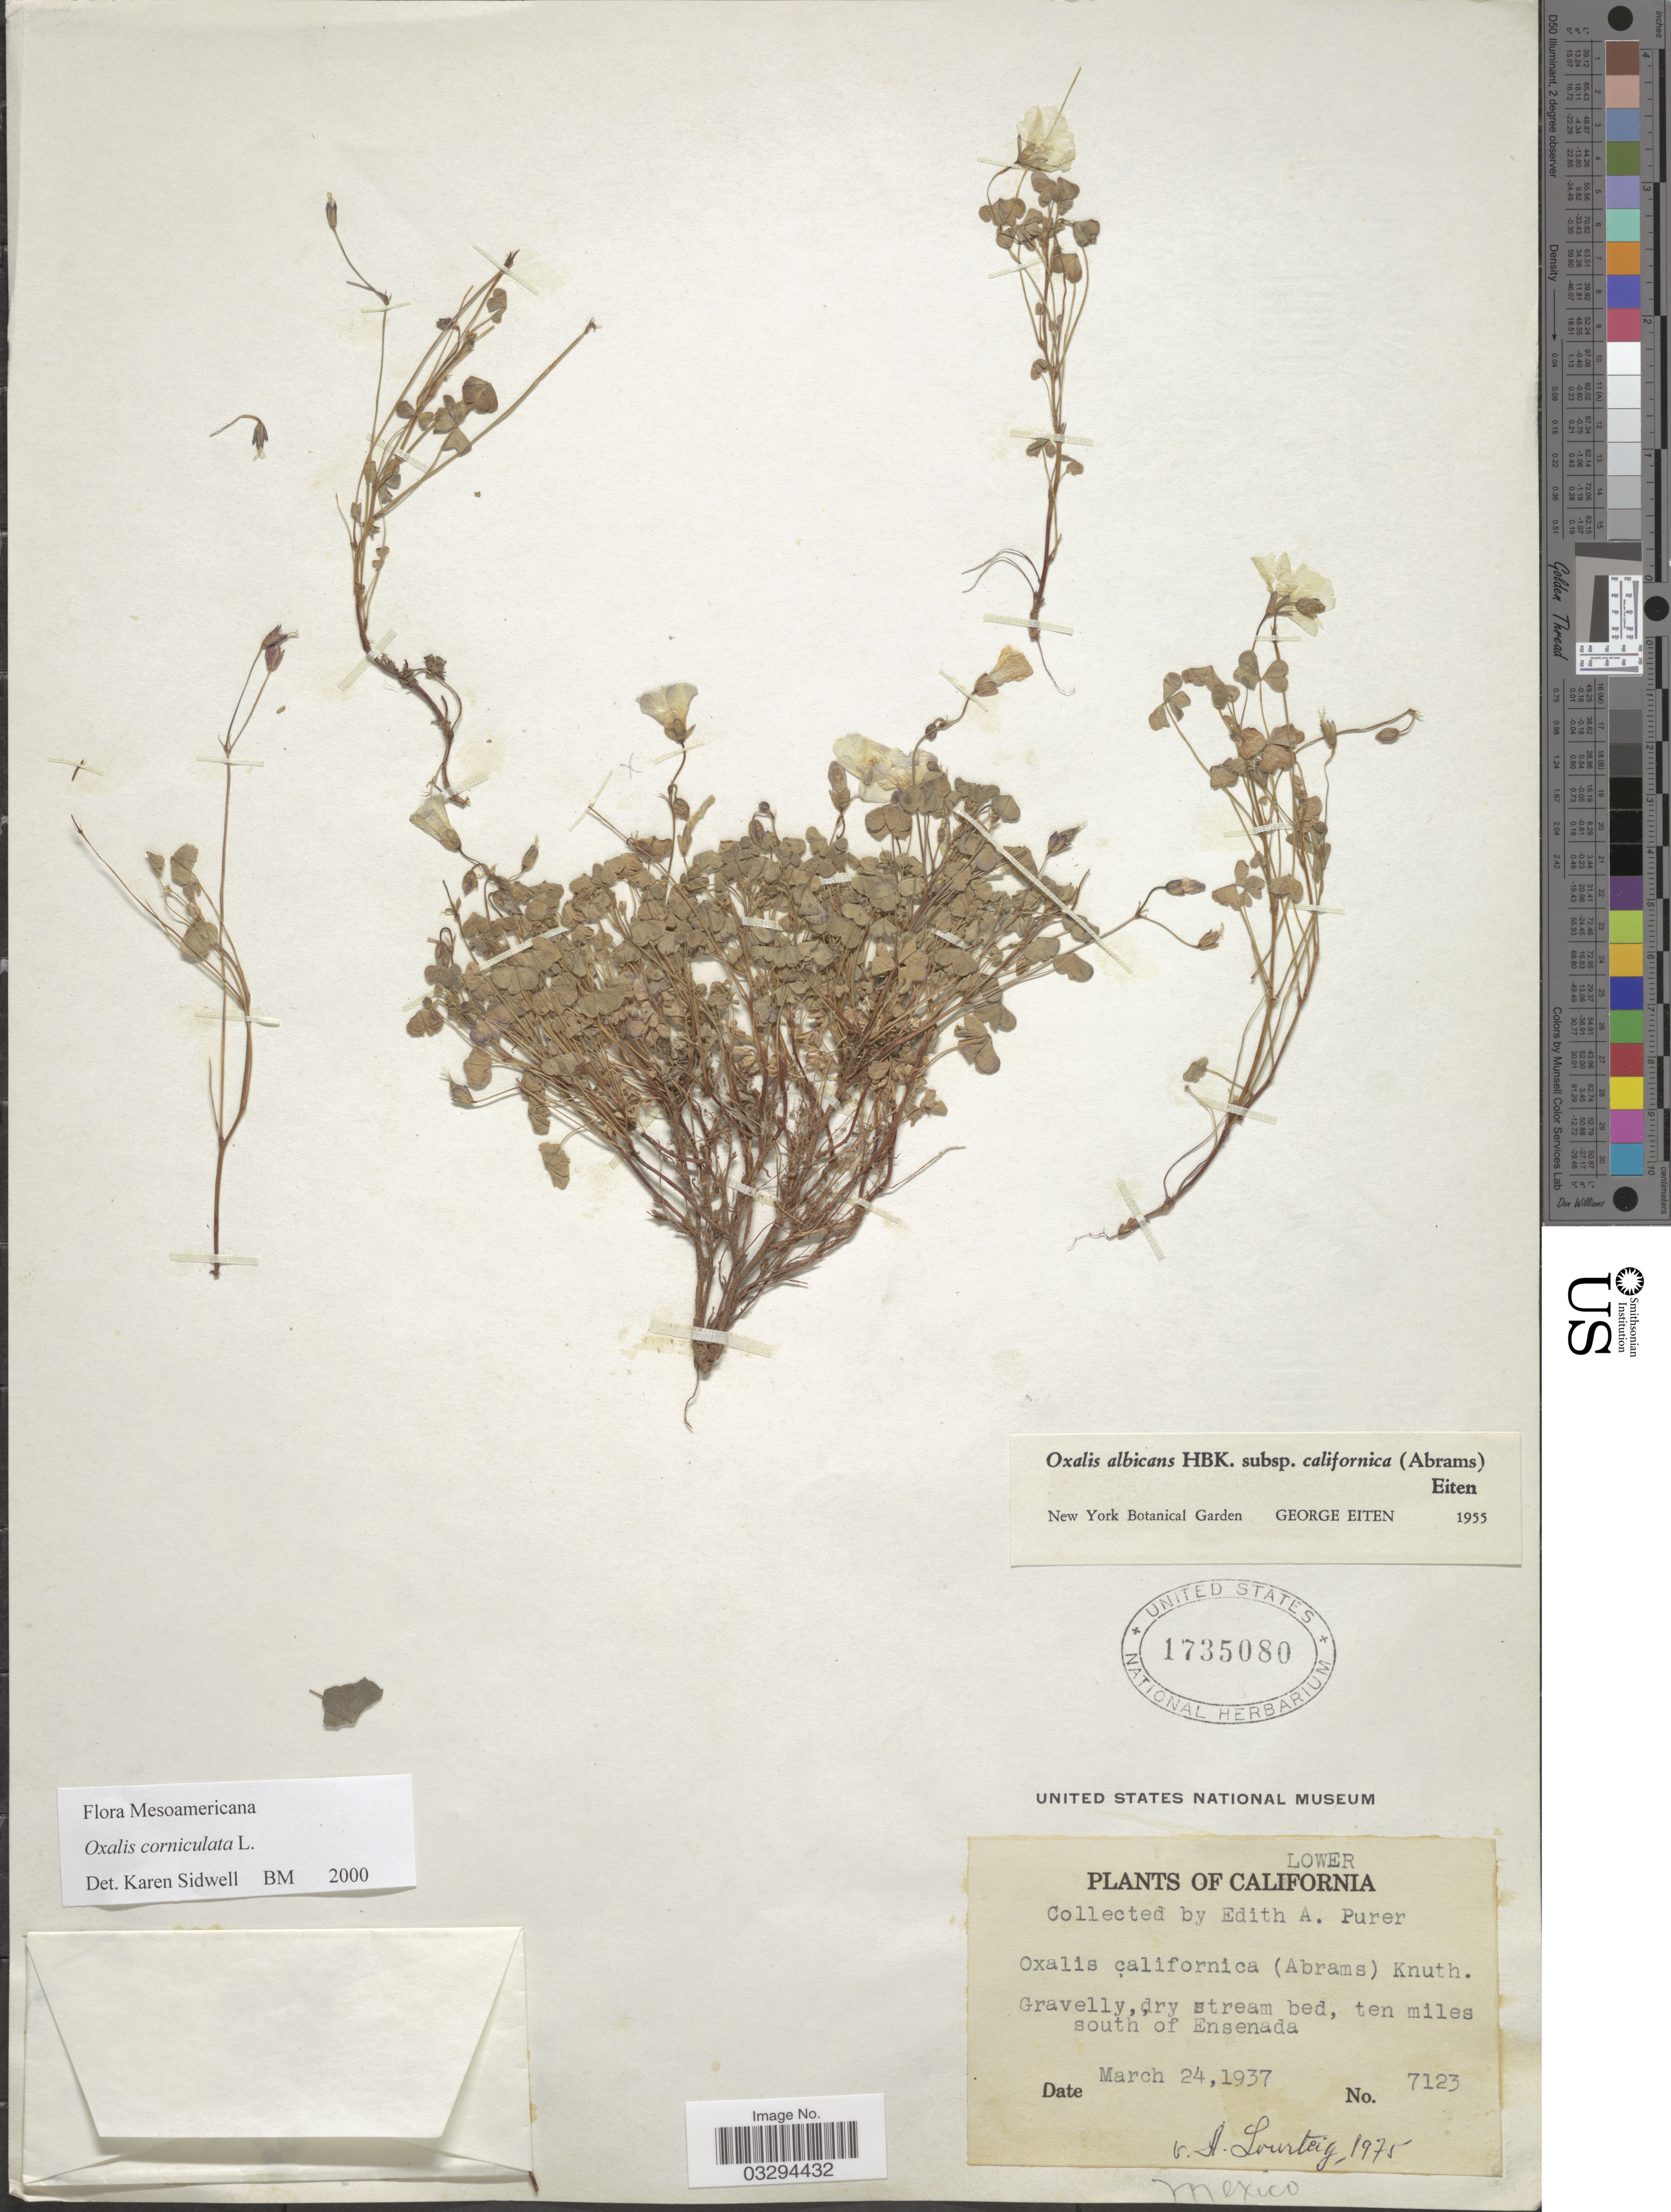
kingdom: Plantae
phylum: Tracheophyta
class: Magnoliopsida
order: Oxalidales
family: Oxalidaceae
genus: Oxalis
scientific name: Oxalis corniculata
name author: L.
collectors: E. Purer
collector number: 7123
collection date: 1937-03-24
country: Mexico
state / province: Baja California Norte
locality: Lower California, Gravelly, dry stream bed, ten miles south of Ensenada.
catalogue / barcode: US 1735080